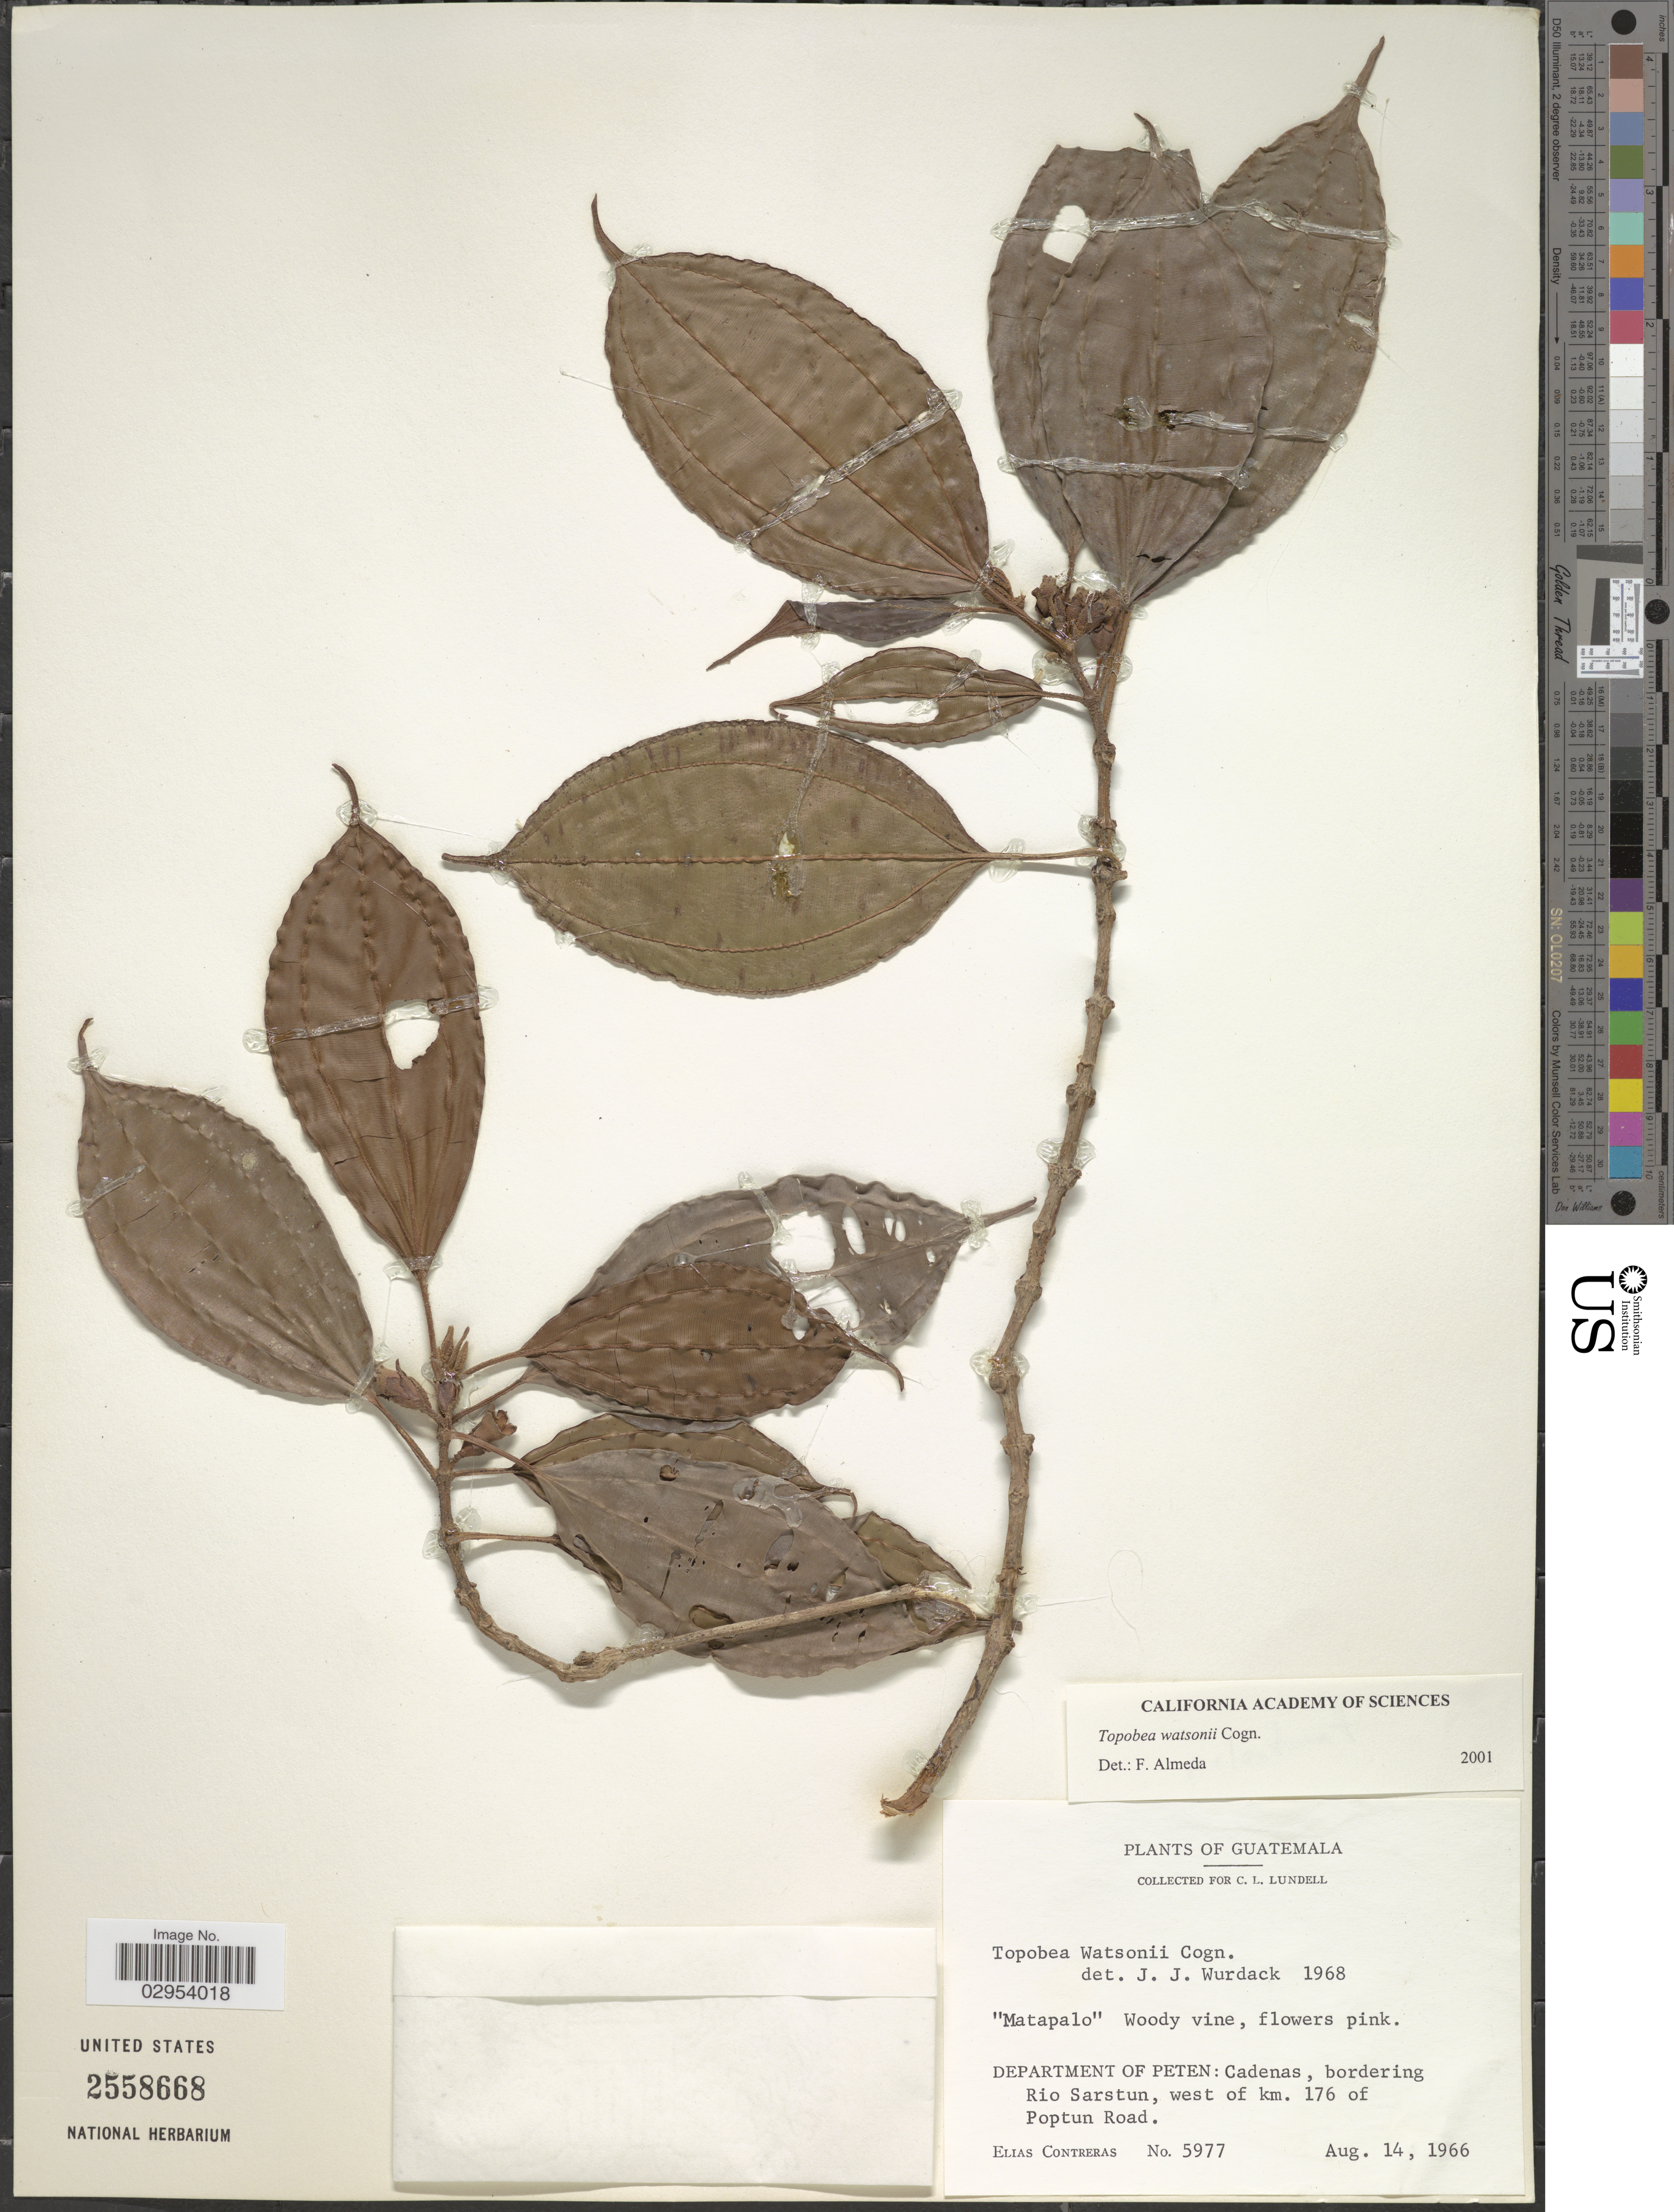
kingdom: Plantae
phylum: Tracheophyta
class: Magnoliopsida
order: Myrtales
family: Melastomataceae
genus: Topobea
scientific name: Topobea watsonii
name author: Cogn.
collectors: E. Contreras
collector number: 5977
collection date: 1966-08-14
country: Guatemala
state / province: El Petén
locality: Department of Peten: Cadenas, bordering Rio Sarstun, west of km. 176 of Poptun Road.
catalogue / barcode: US 2558668